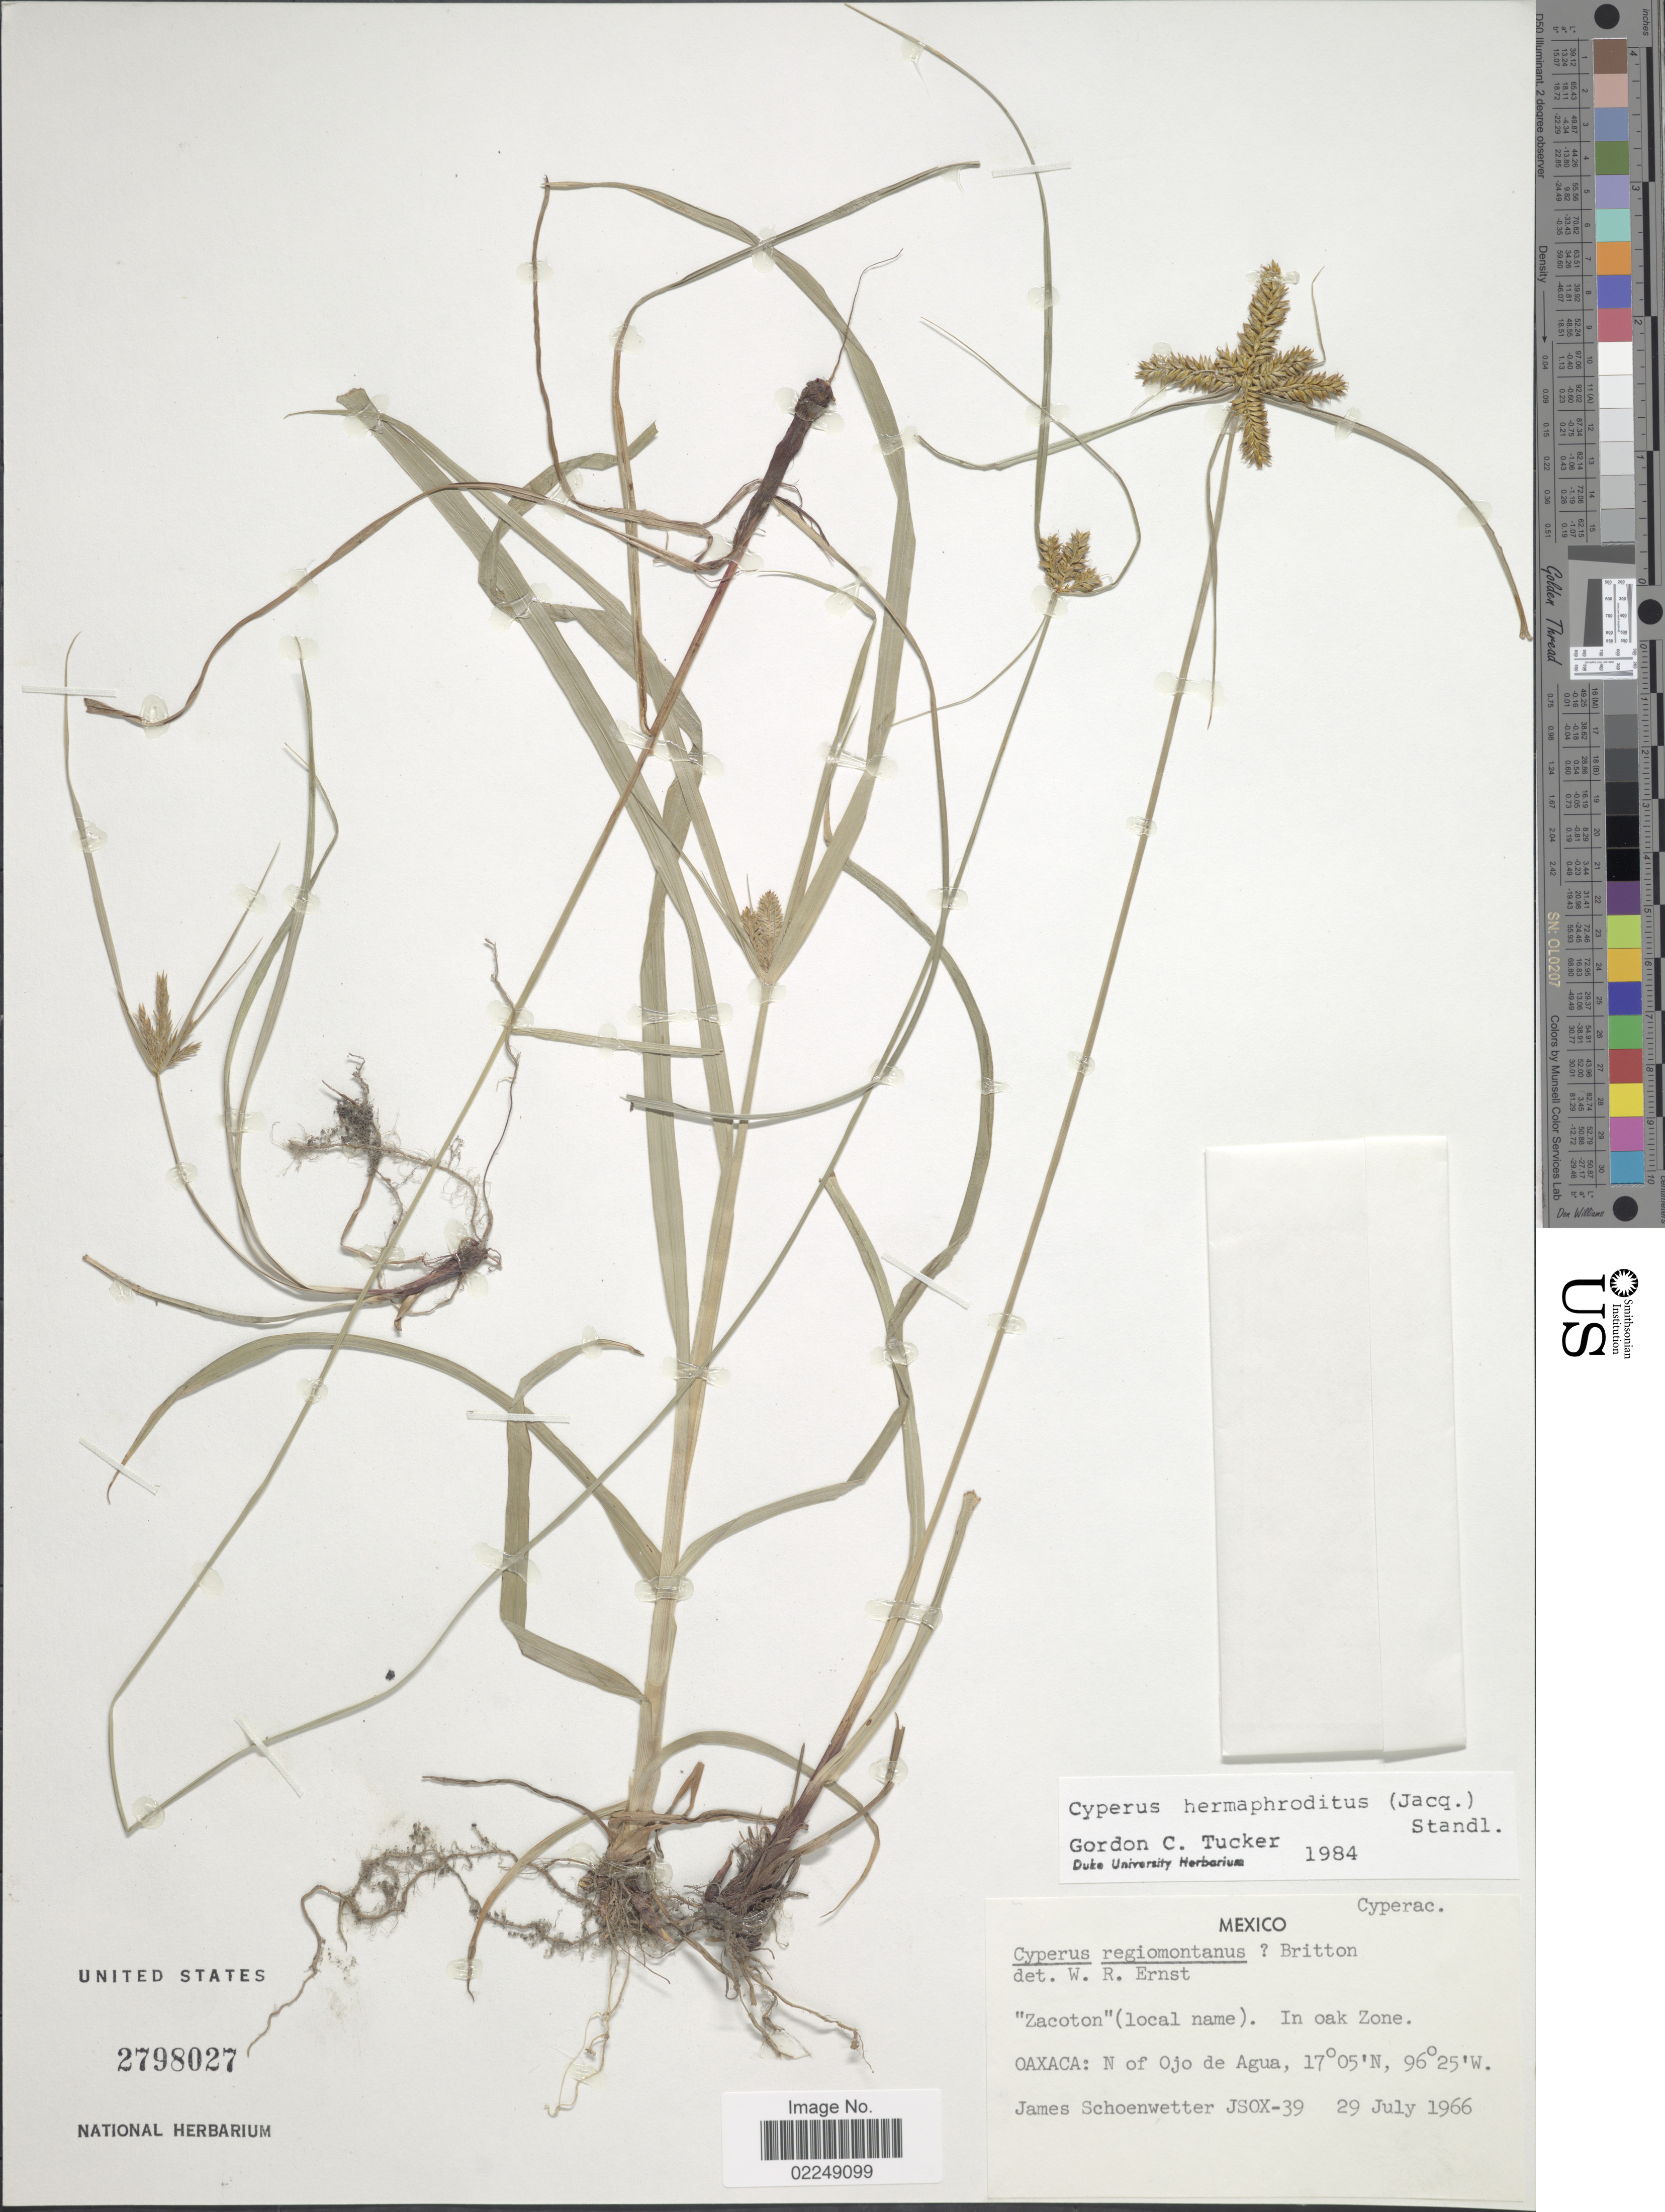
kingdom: Plantae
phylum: Tracheophyta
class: Liliopsida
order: Poales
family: Cyperaceae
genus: Cyperus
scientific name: Cyperus hermaphroditus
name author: (Jacq.) Standl.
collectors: J. Schoenwetter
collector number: JSOX-39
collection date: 1966-07-29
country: Mexico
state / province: Oaxaca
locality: Oaxaca: N of Ojo de Agua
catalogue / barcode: US 2798027